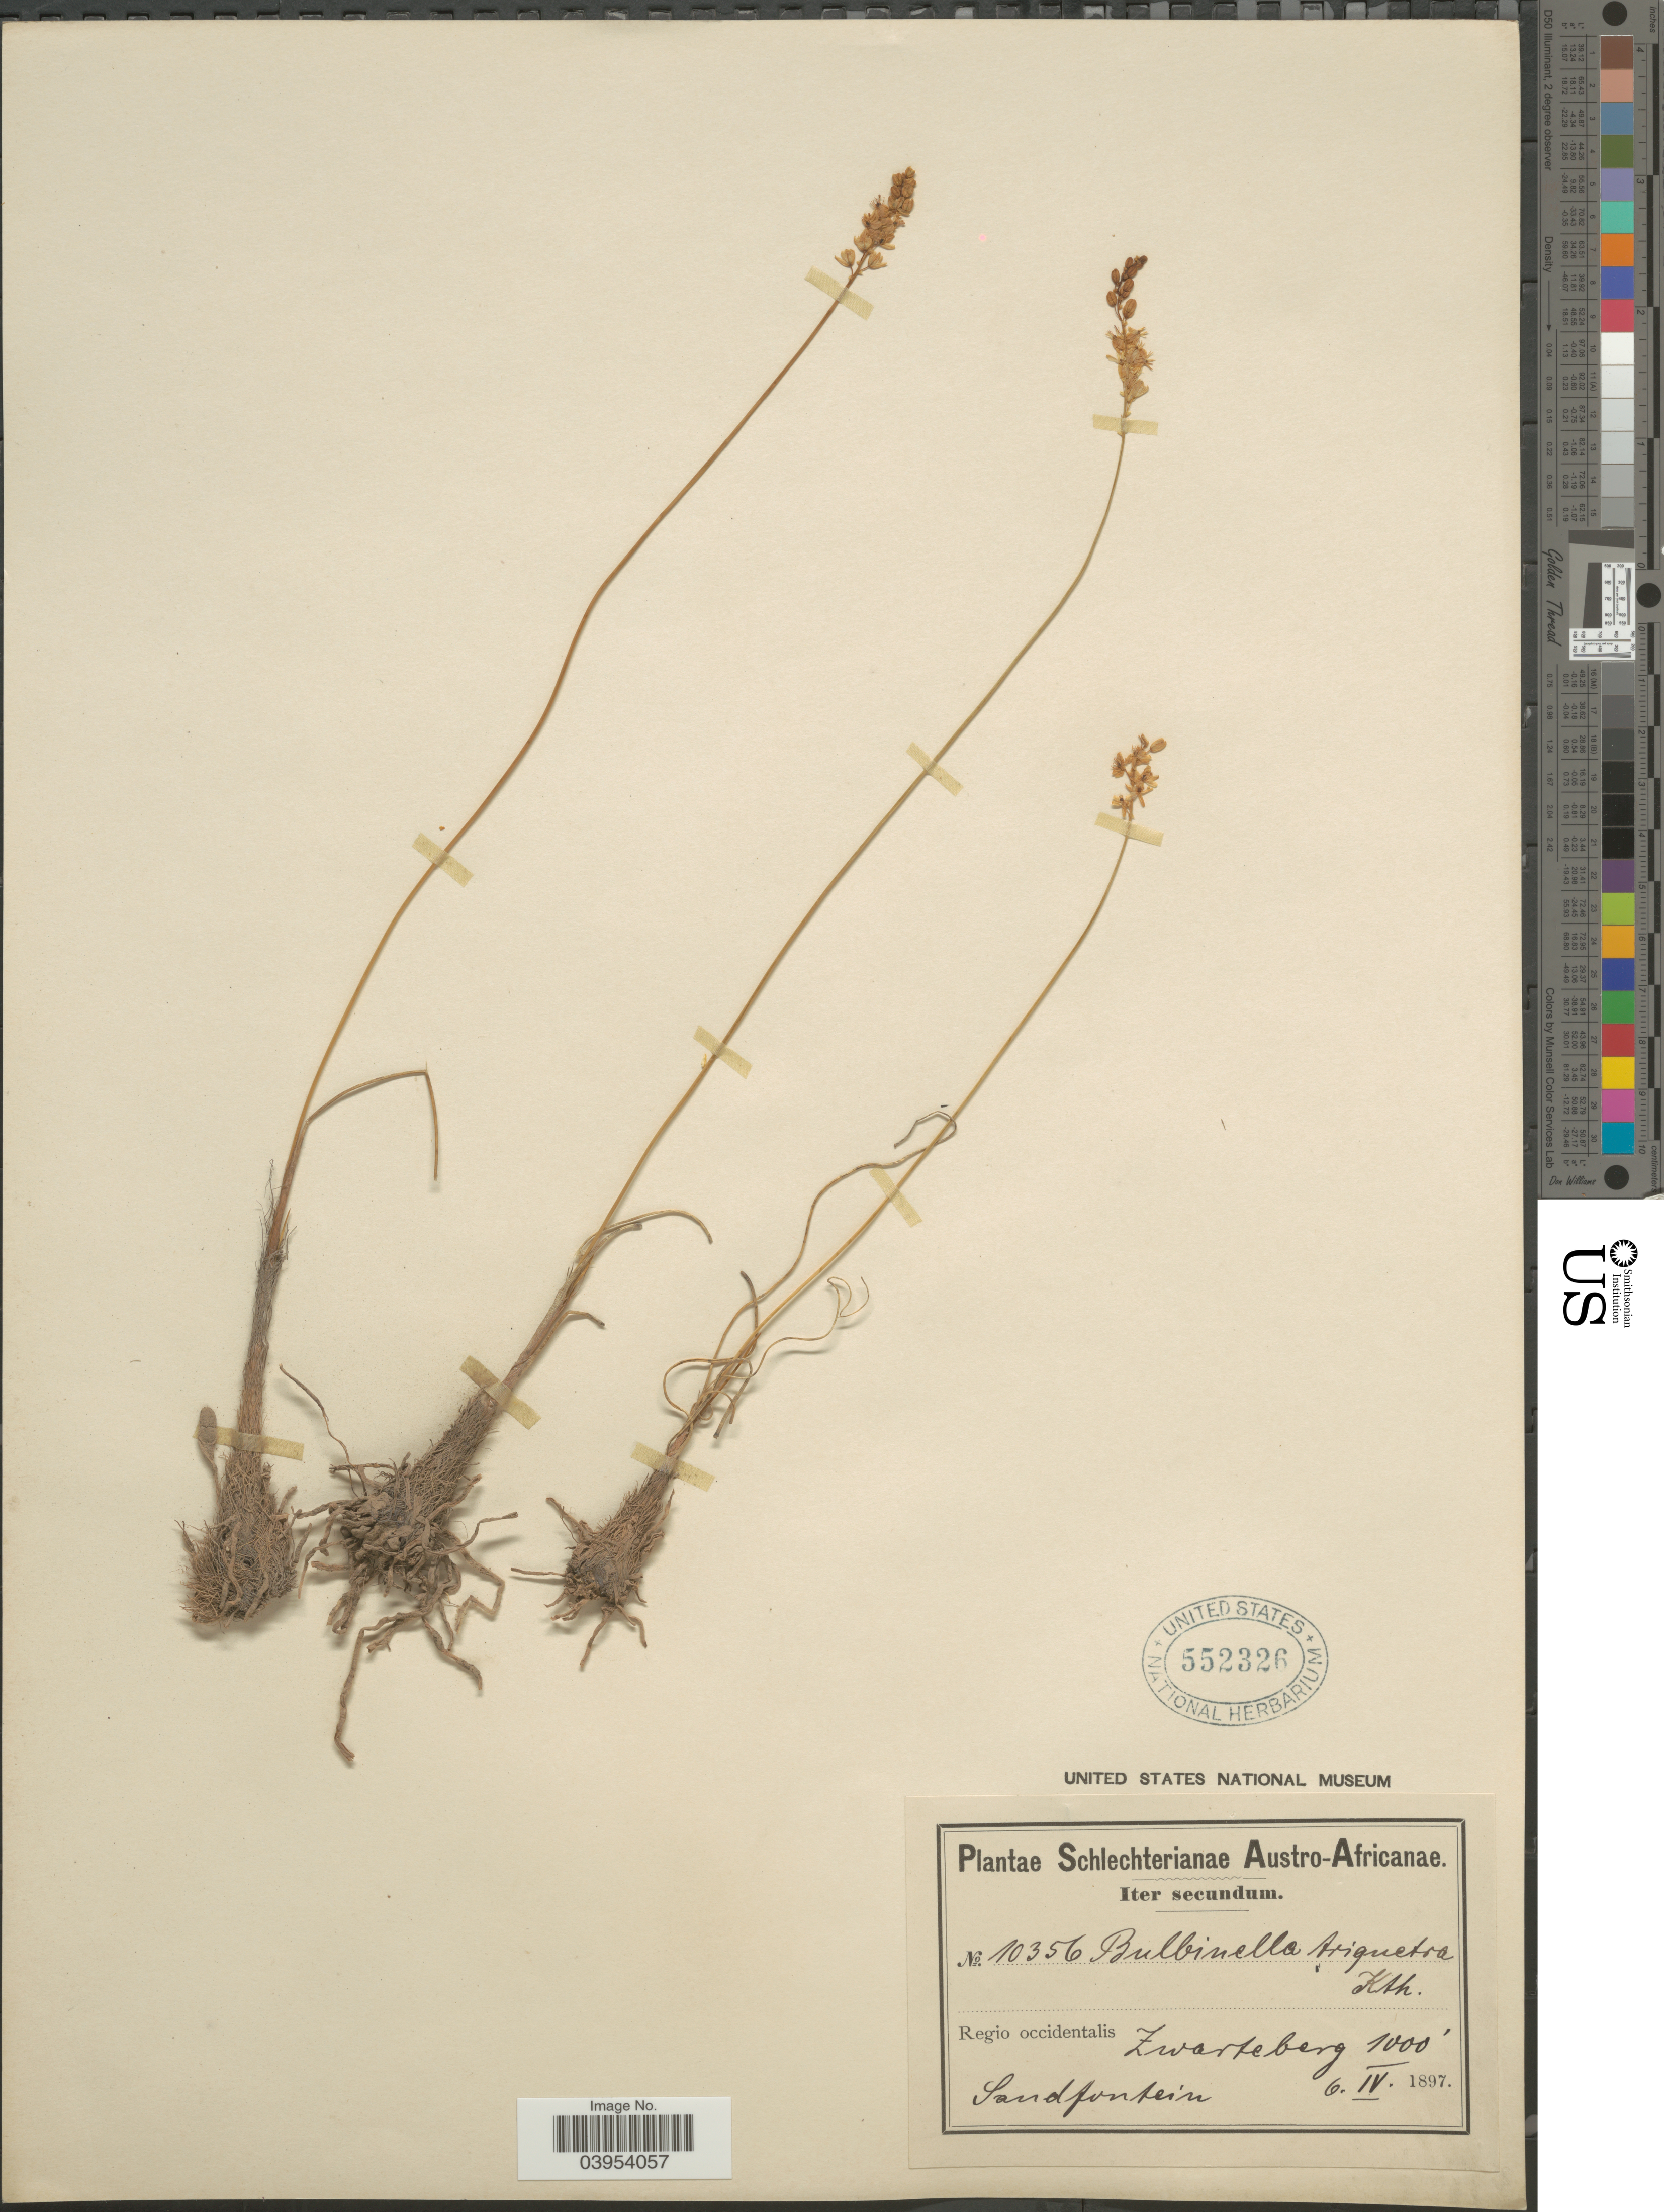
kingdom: Plantae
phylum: Tracheophyta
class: Liliopsida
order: Asparagales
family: Asphodelaceae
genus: Bulbinella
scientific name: Bulbinella triquetra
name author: (L. f.) Kunth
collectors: Schlechter, --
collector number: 10356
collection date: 1897-04-06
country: South Africa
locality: Austro-Africanae. Regio occidentalis Zwarteberg. Sandfontein.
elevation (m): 305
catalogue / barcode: US 552326